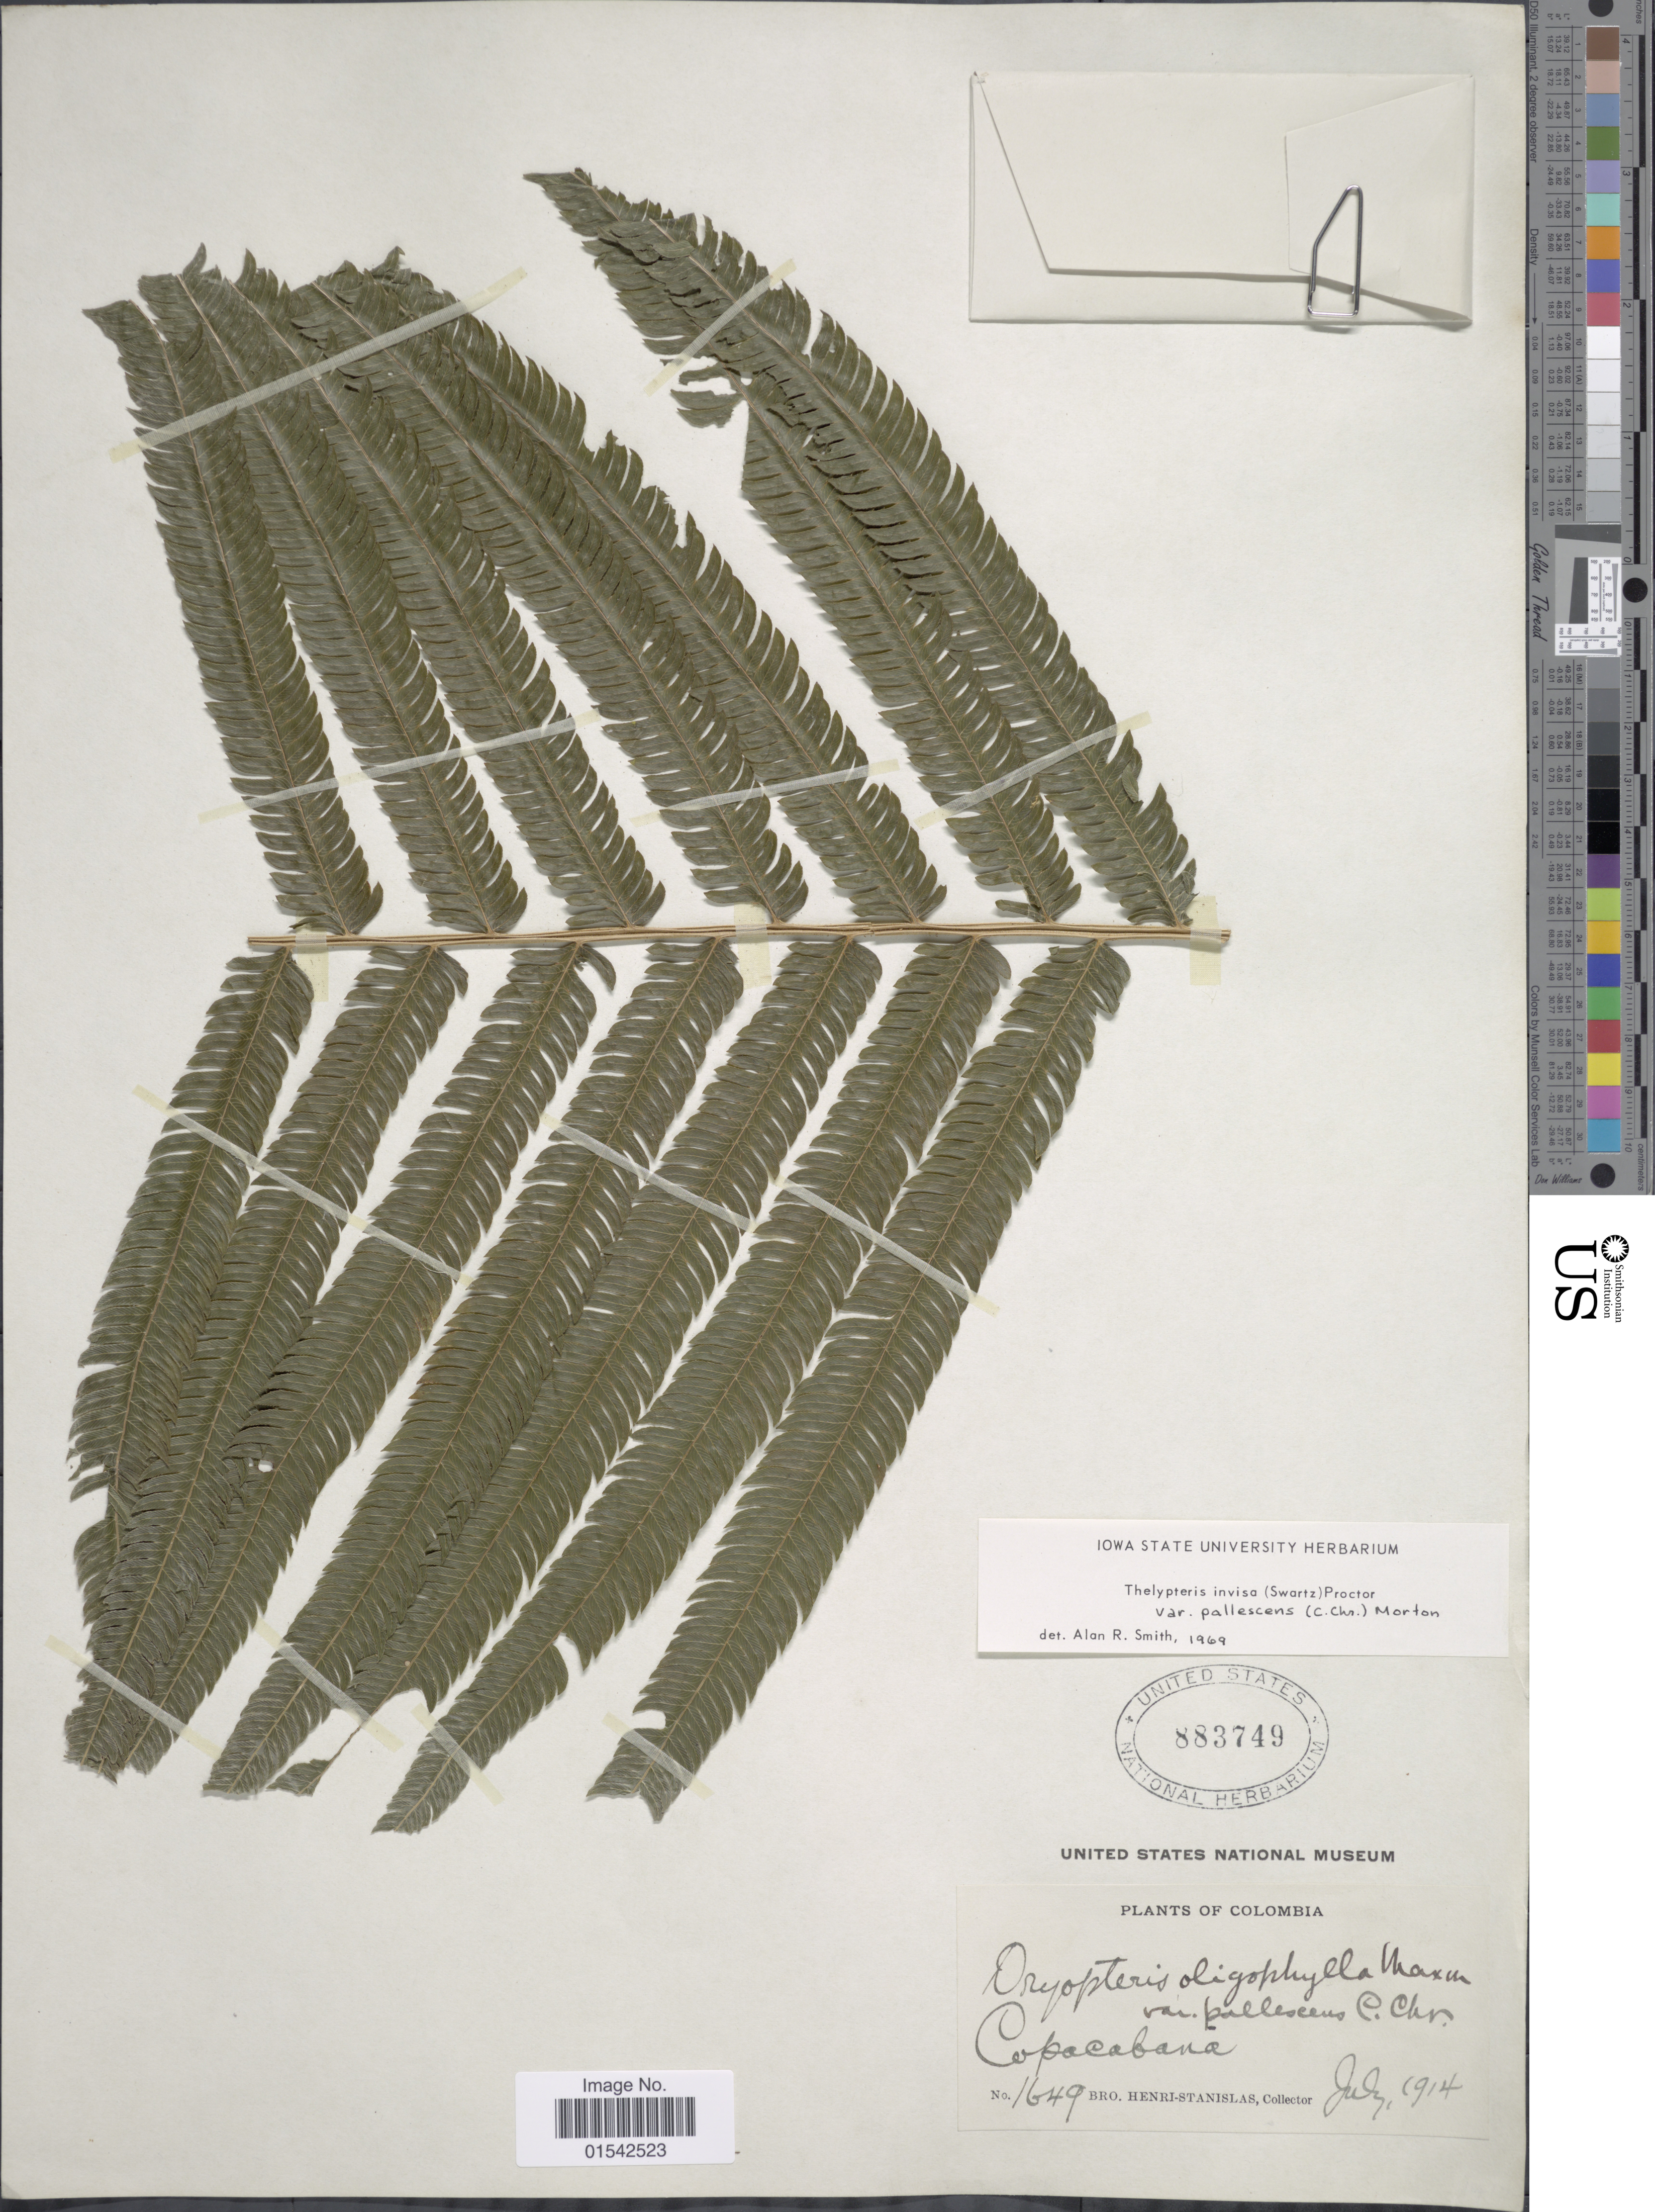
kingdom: Plantae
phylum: Tracheophyta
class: Polypodiopsida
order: Polypodiales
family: Thelypteridaceae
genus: Cyclosorus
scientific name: Cyclosorus grandis (A.R. Sm.) var. pallescens (C. Chr.) comb. ined.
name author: (A.R. Sm.)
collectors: Henri-Stanislas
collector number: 1649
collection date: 1914-07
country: Colombia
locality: Copacabana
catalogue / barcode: US 883749